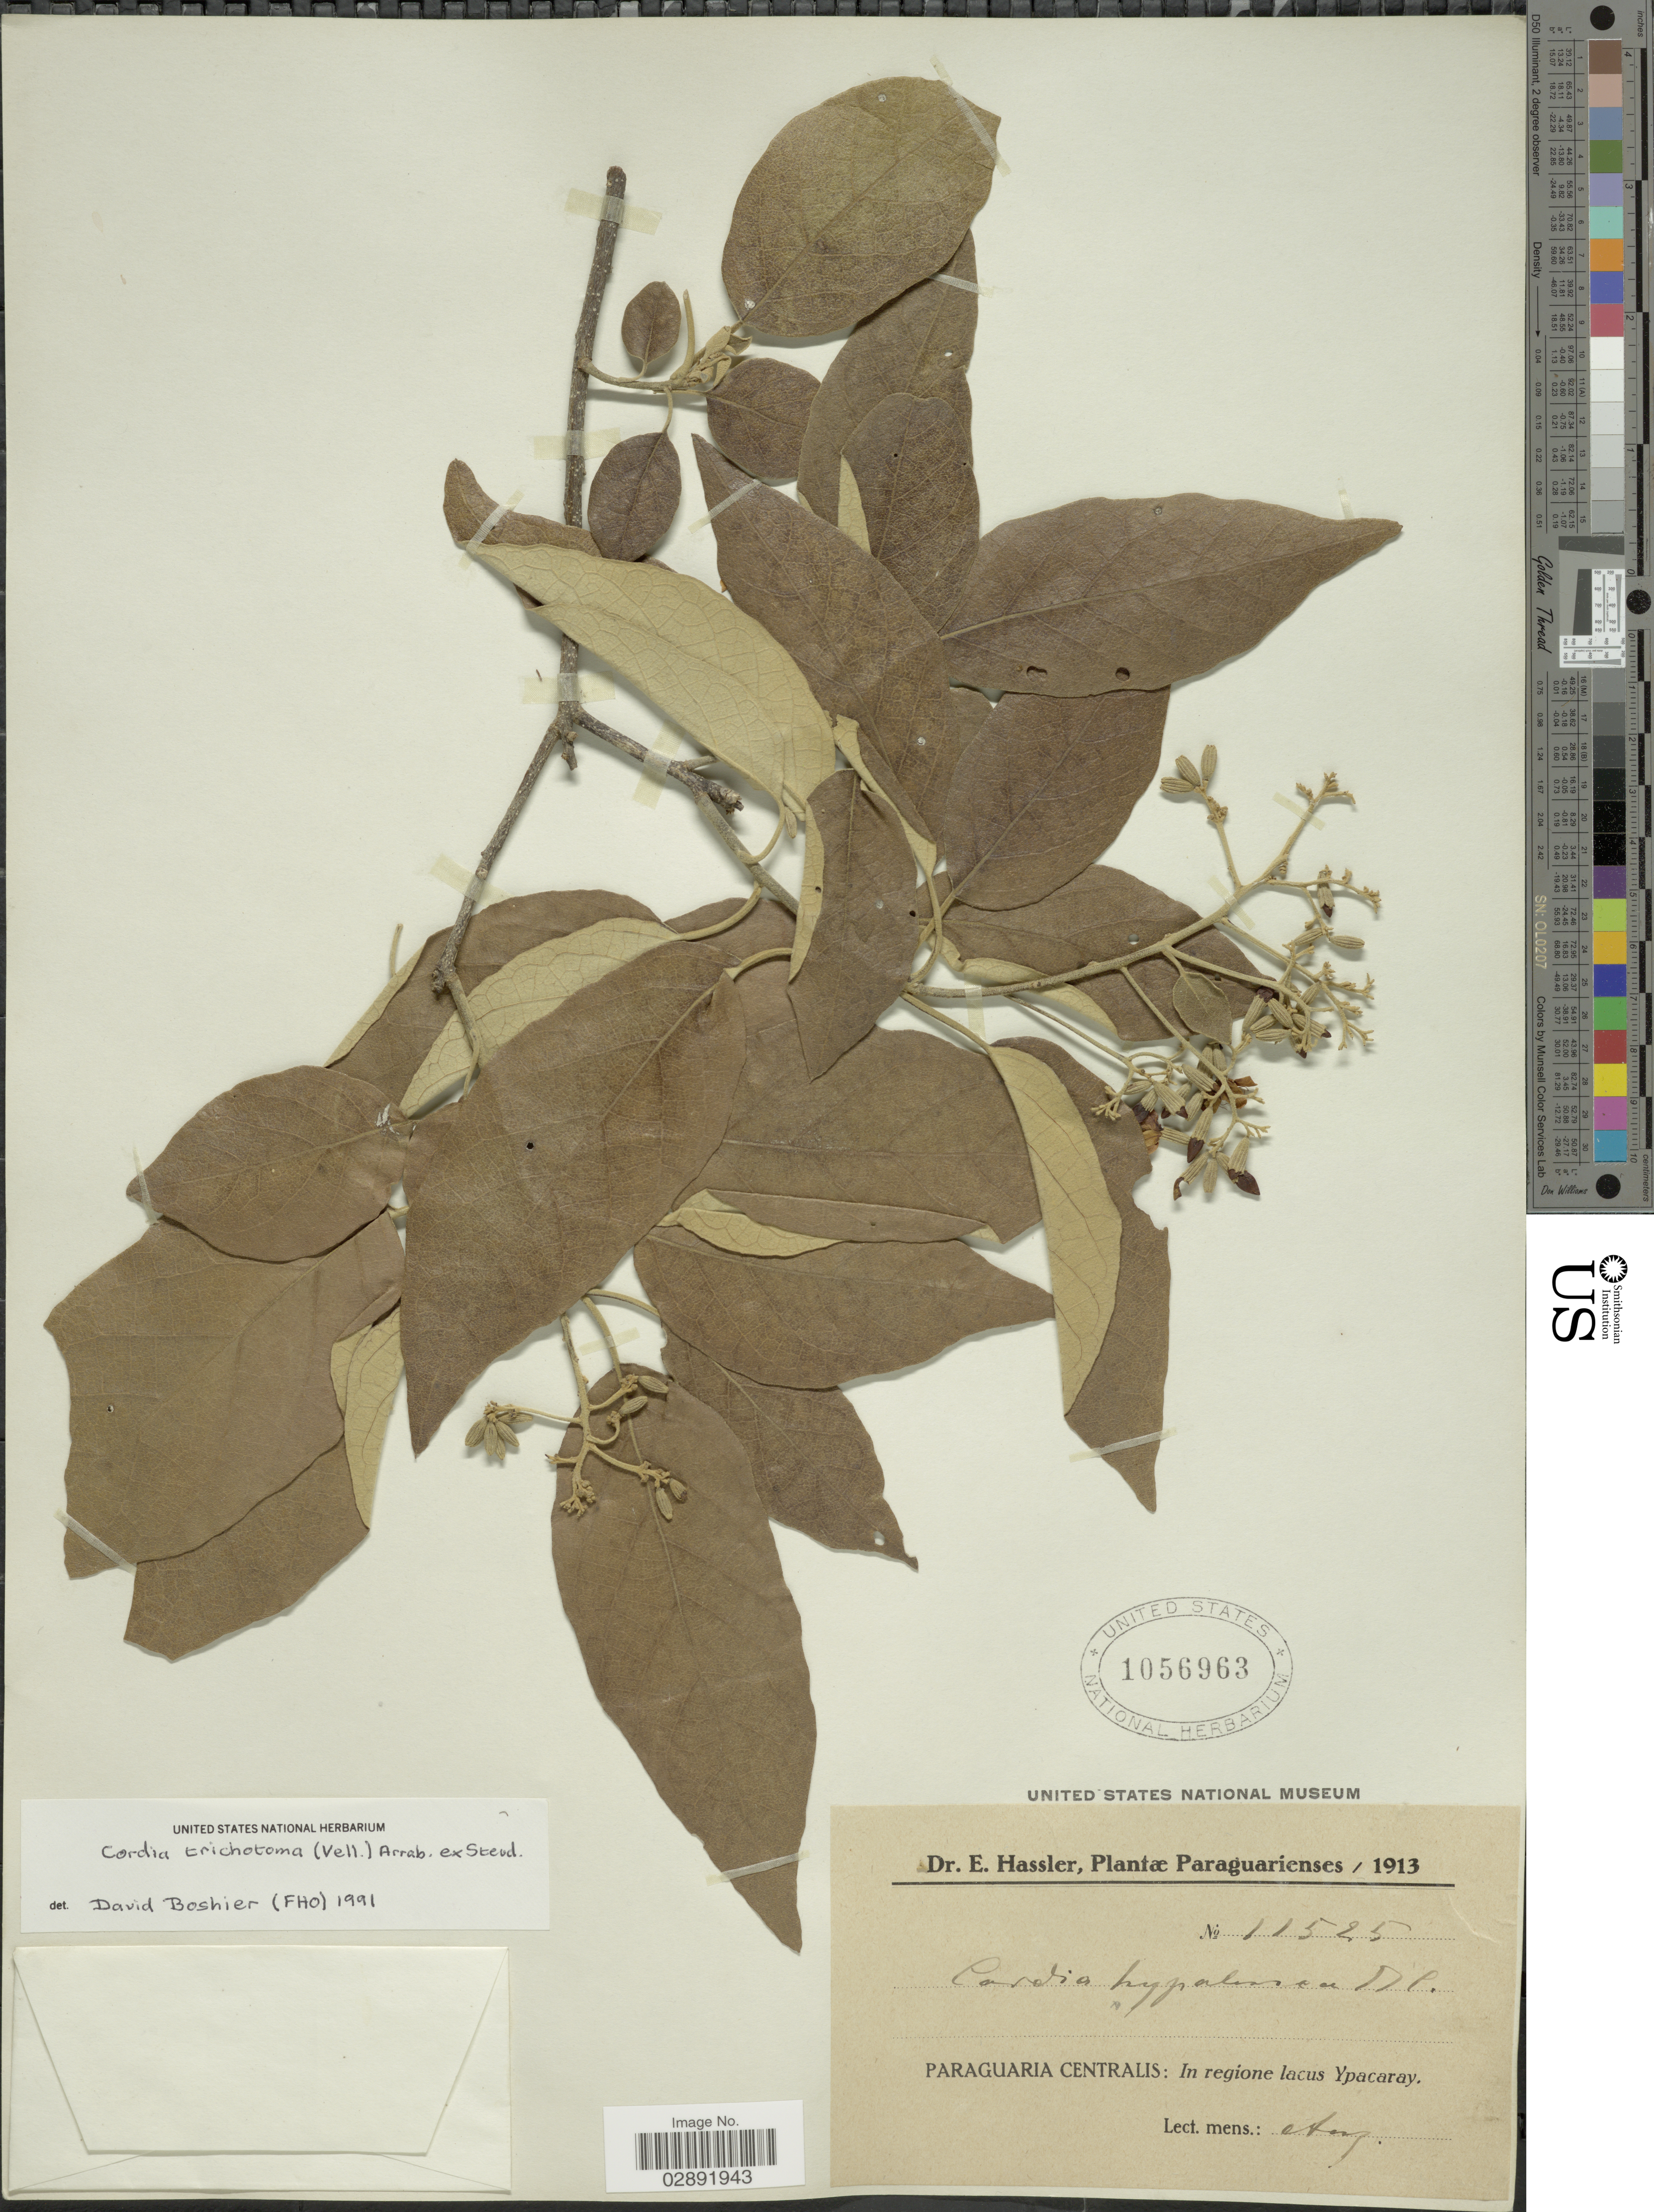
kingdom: Plantae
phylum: Tracheophyta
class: Magnoliopsida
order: Boraginales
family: Cordiaceae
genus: Cordia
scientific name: Cordia trichotoma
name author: (Vell.) Arráb. ex Steud.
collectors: E. Hassler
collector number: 11525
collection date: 1913-08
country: Paraguay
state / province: Paraguari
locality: Paraguaria Centralis: In regione lacus Ypacaray.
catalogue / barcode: US 1056963